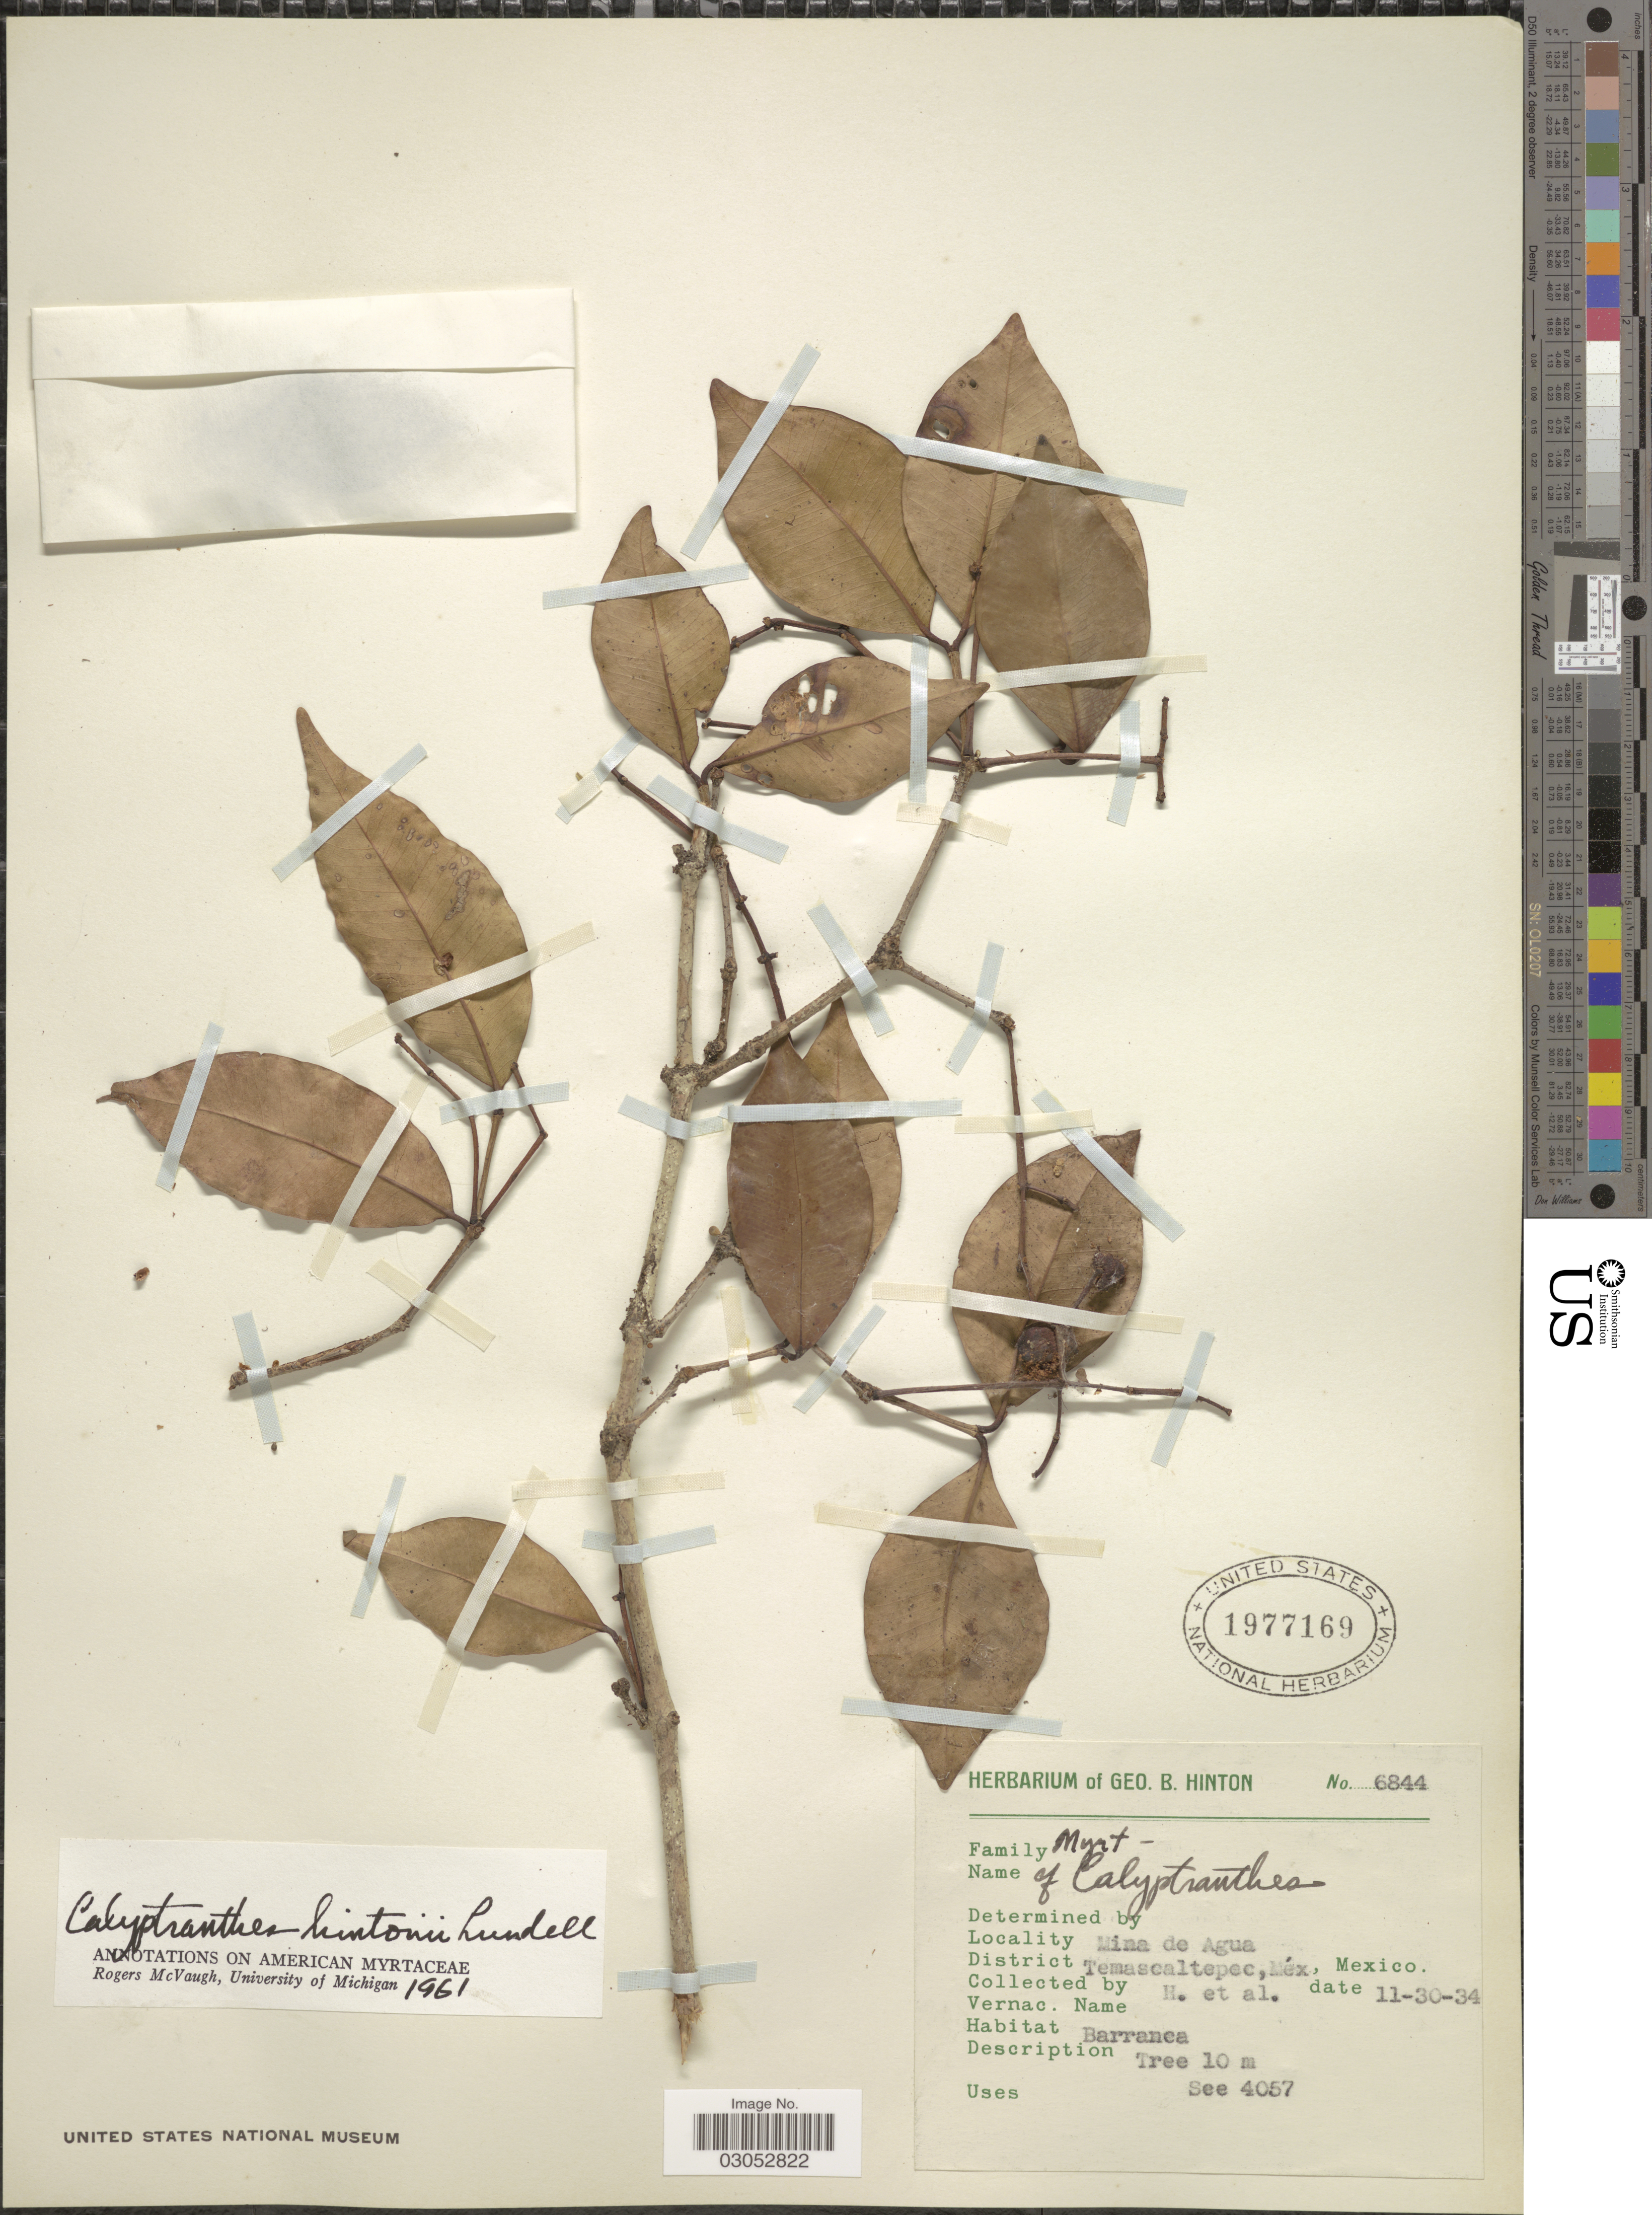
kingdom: Plantae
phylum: Tracheophyta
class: Magnoliopsida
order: Myrtales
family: Myrtaceae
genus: Myrcia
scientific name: Myrcia hintonii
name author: (Lundell) A.R. Lourenço & Sánchez-Cháv.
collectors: G. B. Hinton & et al.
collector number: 6844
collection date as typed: Transcribed d/m/y: 30/11/34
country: Mexico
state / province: México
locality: Mina de Agua, District Temascaltepec.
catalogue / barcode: US 1977169